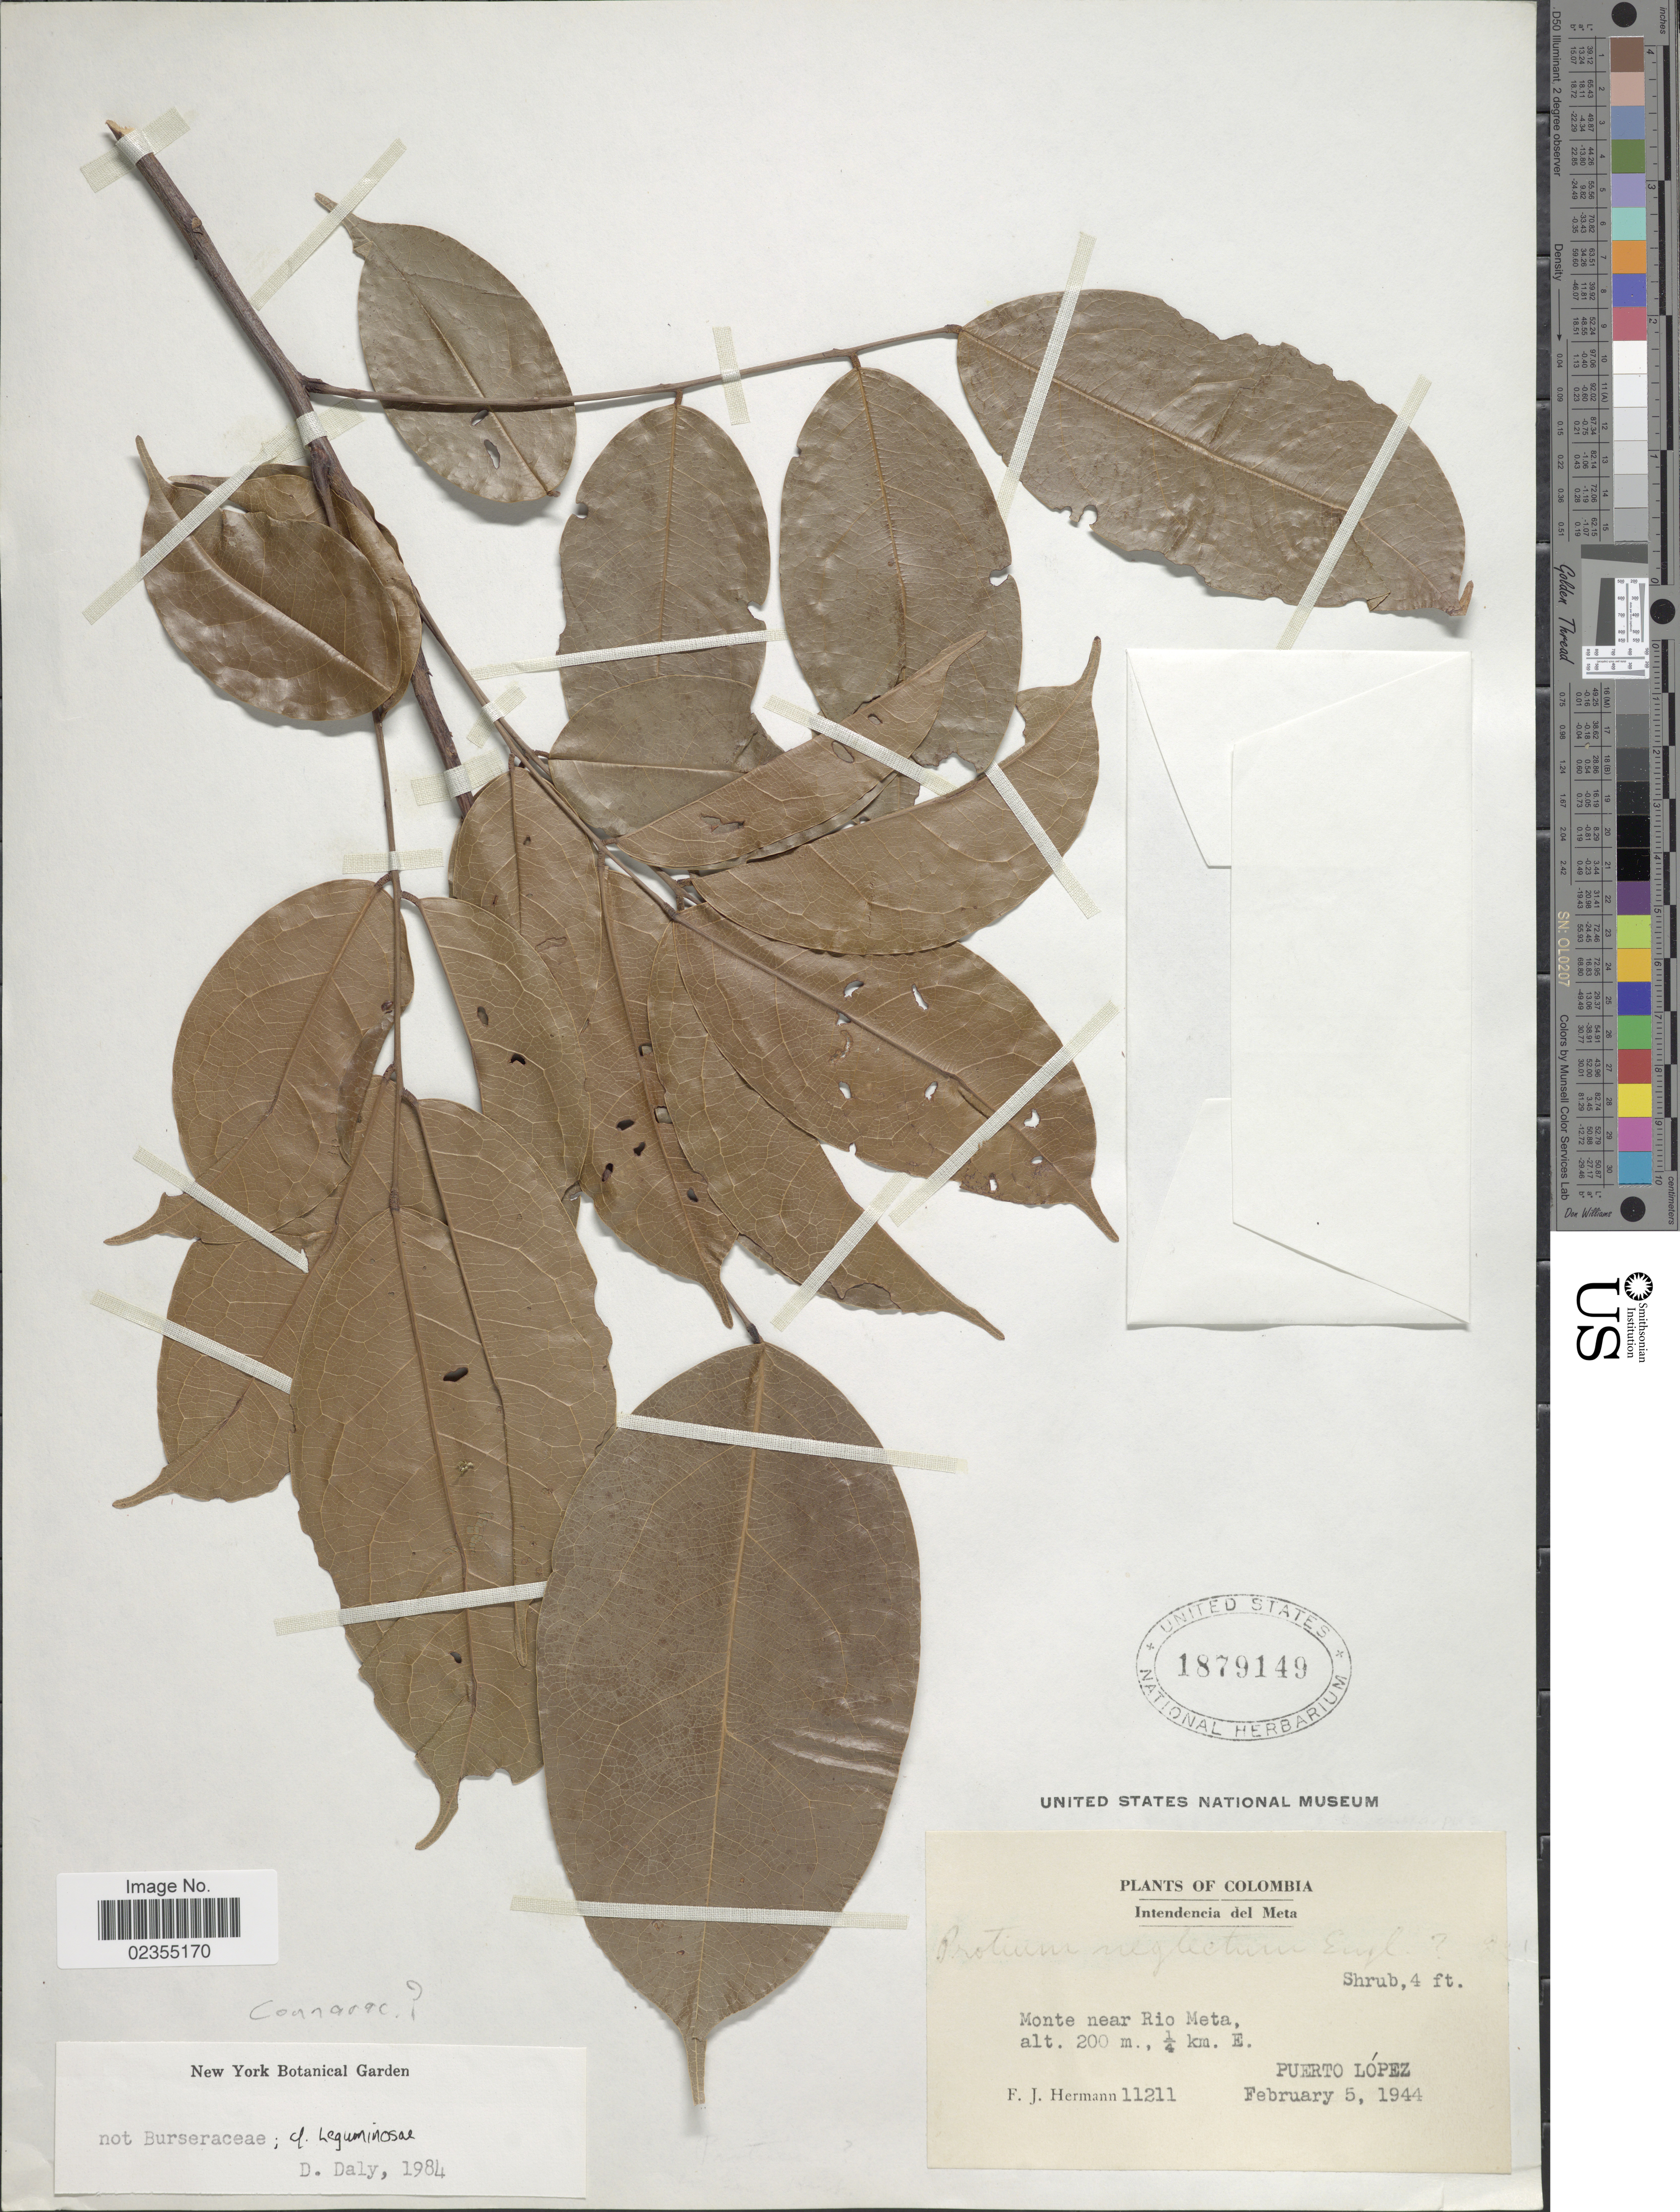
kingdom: Plantae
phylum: Tracheophyta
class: Magnoliopsida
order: Oxalidales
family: Connaraceae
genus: Rourea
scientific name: Rourea sp.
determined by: Trujillo, A. M.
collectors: F. J. Hermann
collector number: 11211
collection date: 1944-02-05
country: Colombia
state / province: Meta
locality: Intendencia del Meta. Monte near Rio Meta. ¼ km. E. Puerto López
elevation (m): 200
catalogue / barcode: US 1879149